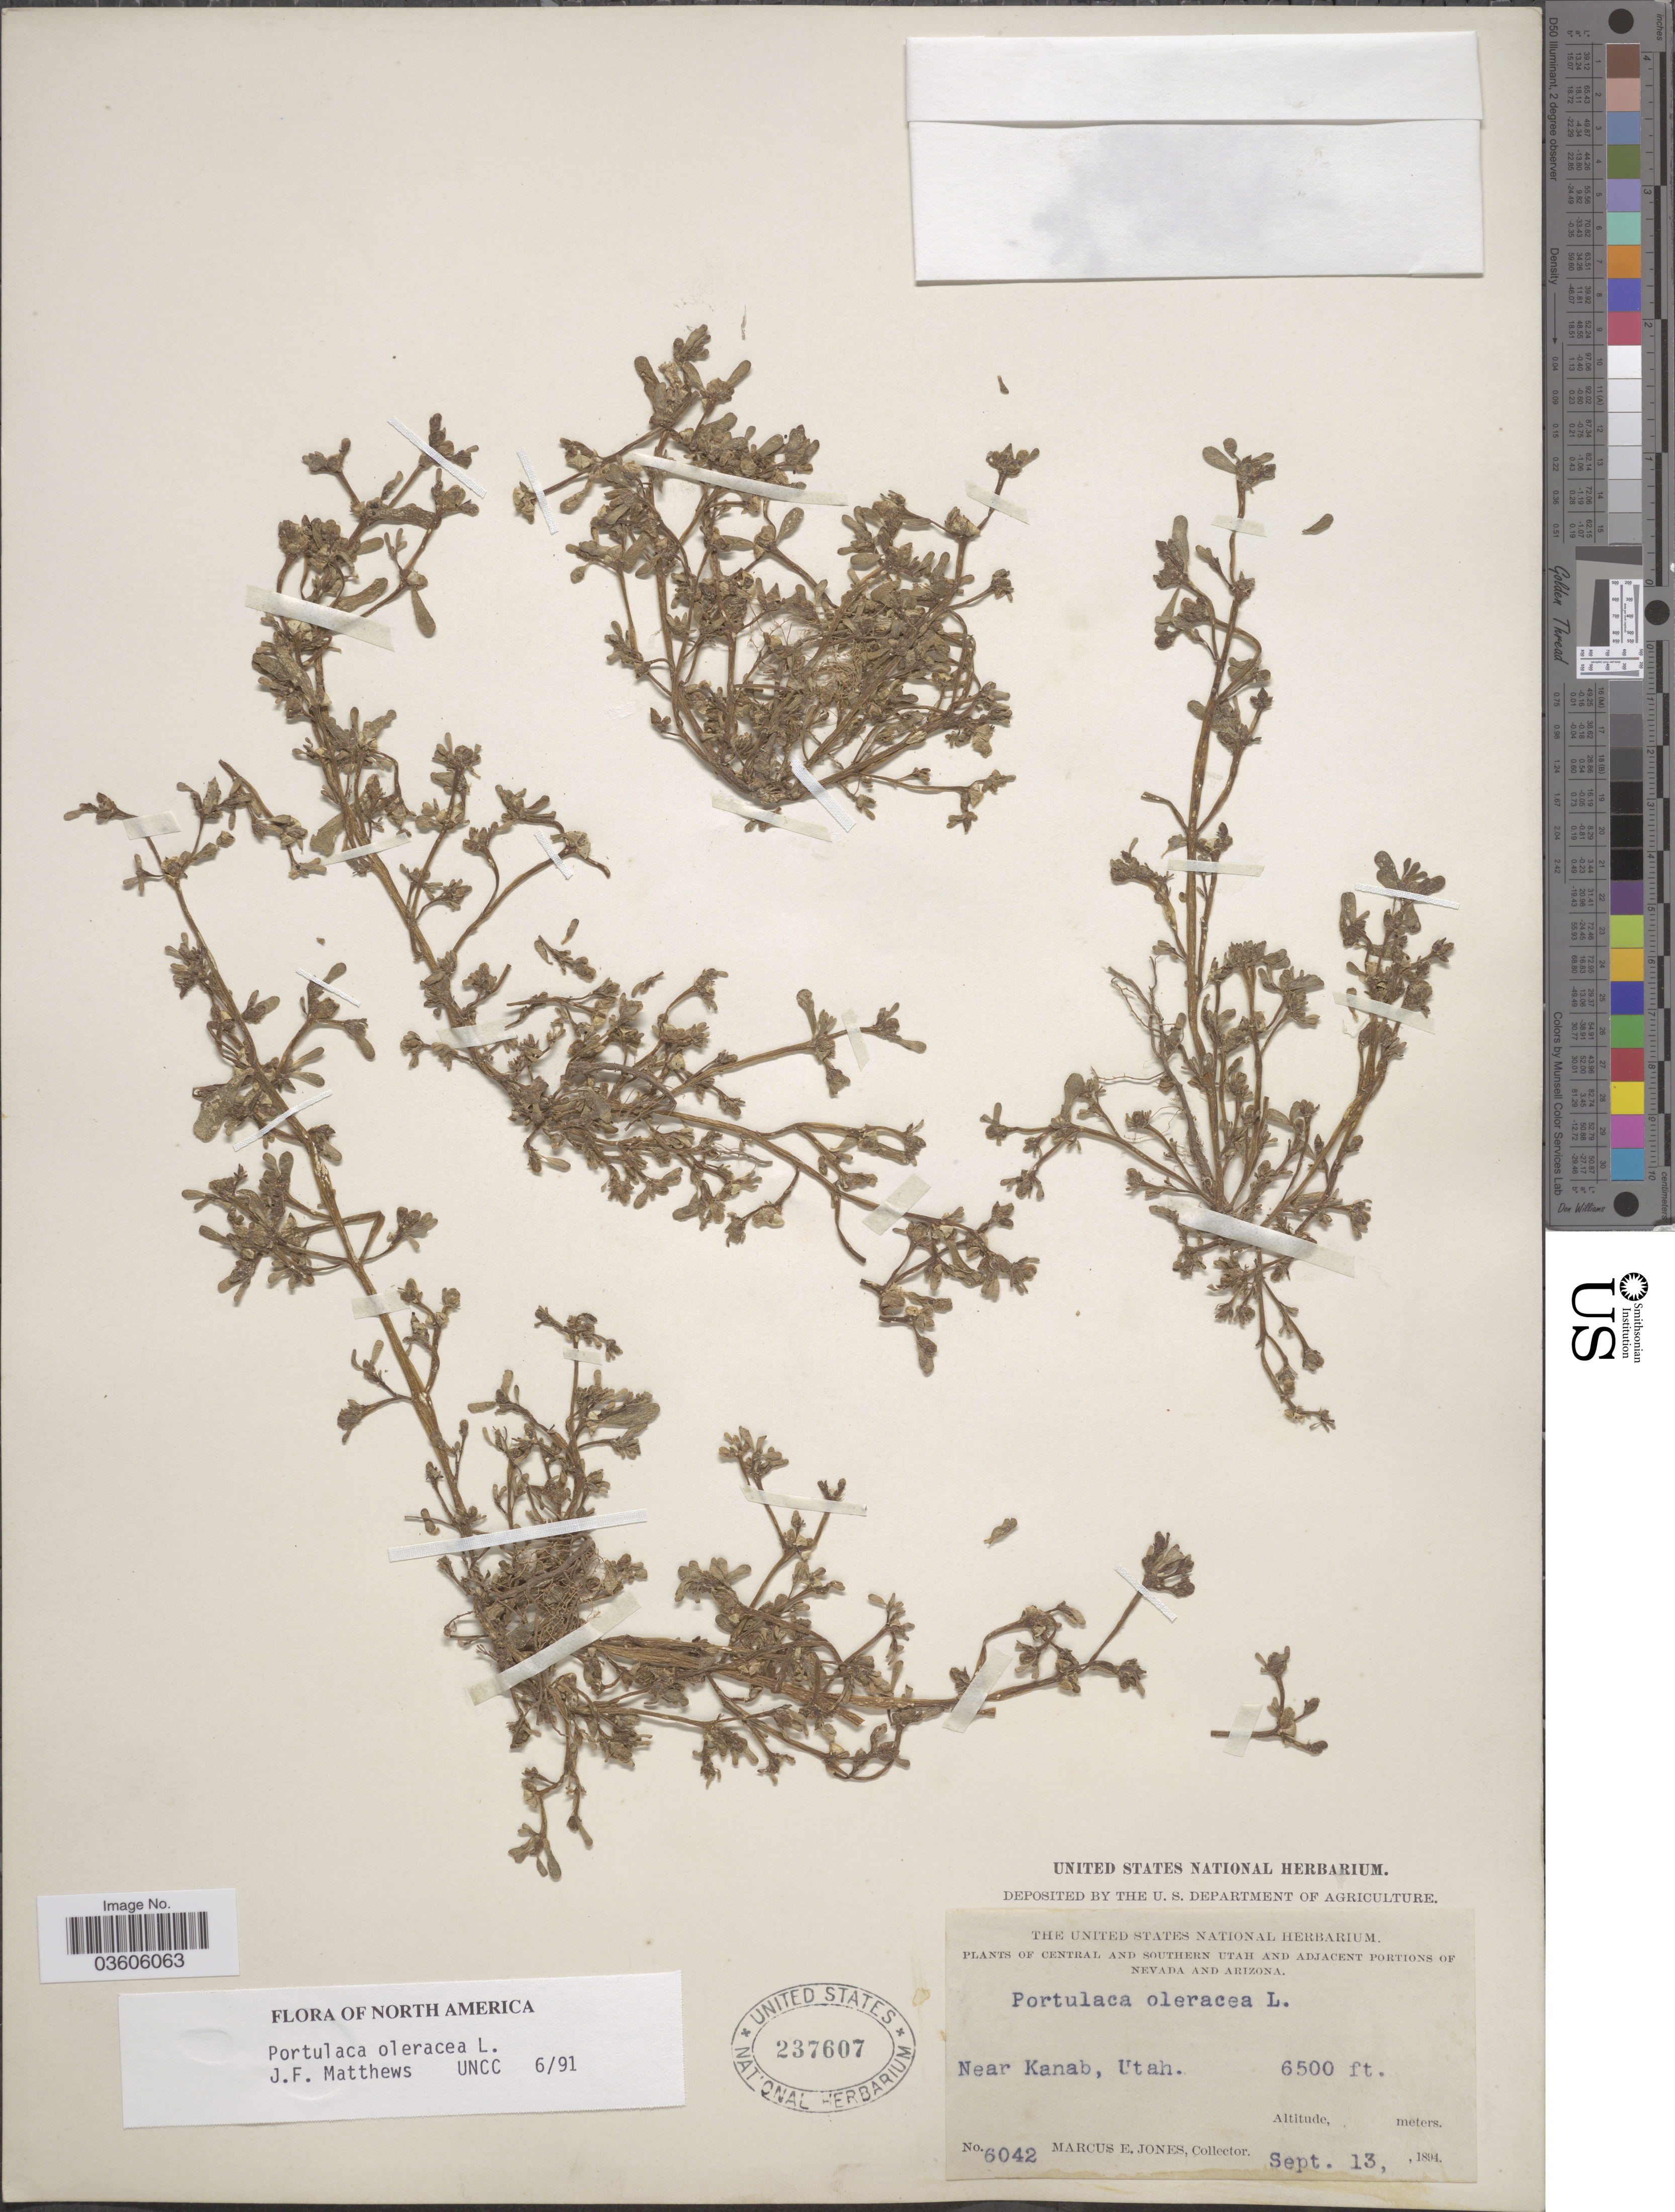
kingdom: Plantae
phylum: Tracheophyta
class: Magnoliopsida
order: Caryophyllales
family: Portulacaceae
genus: Portulaca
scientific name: Portulaca oleracea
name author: L.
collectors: M. E. Jones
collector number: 6042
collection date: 1894-09-13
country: United States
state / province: Utah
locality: Central and southern Utah. Near Kanab.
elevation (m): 1981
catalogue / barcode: US 237607